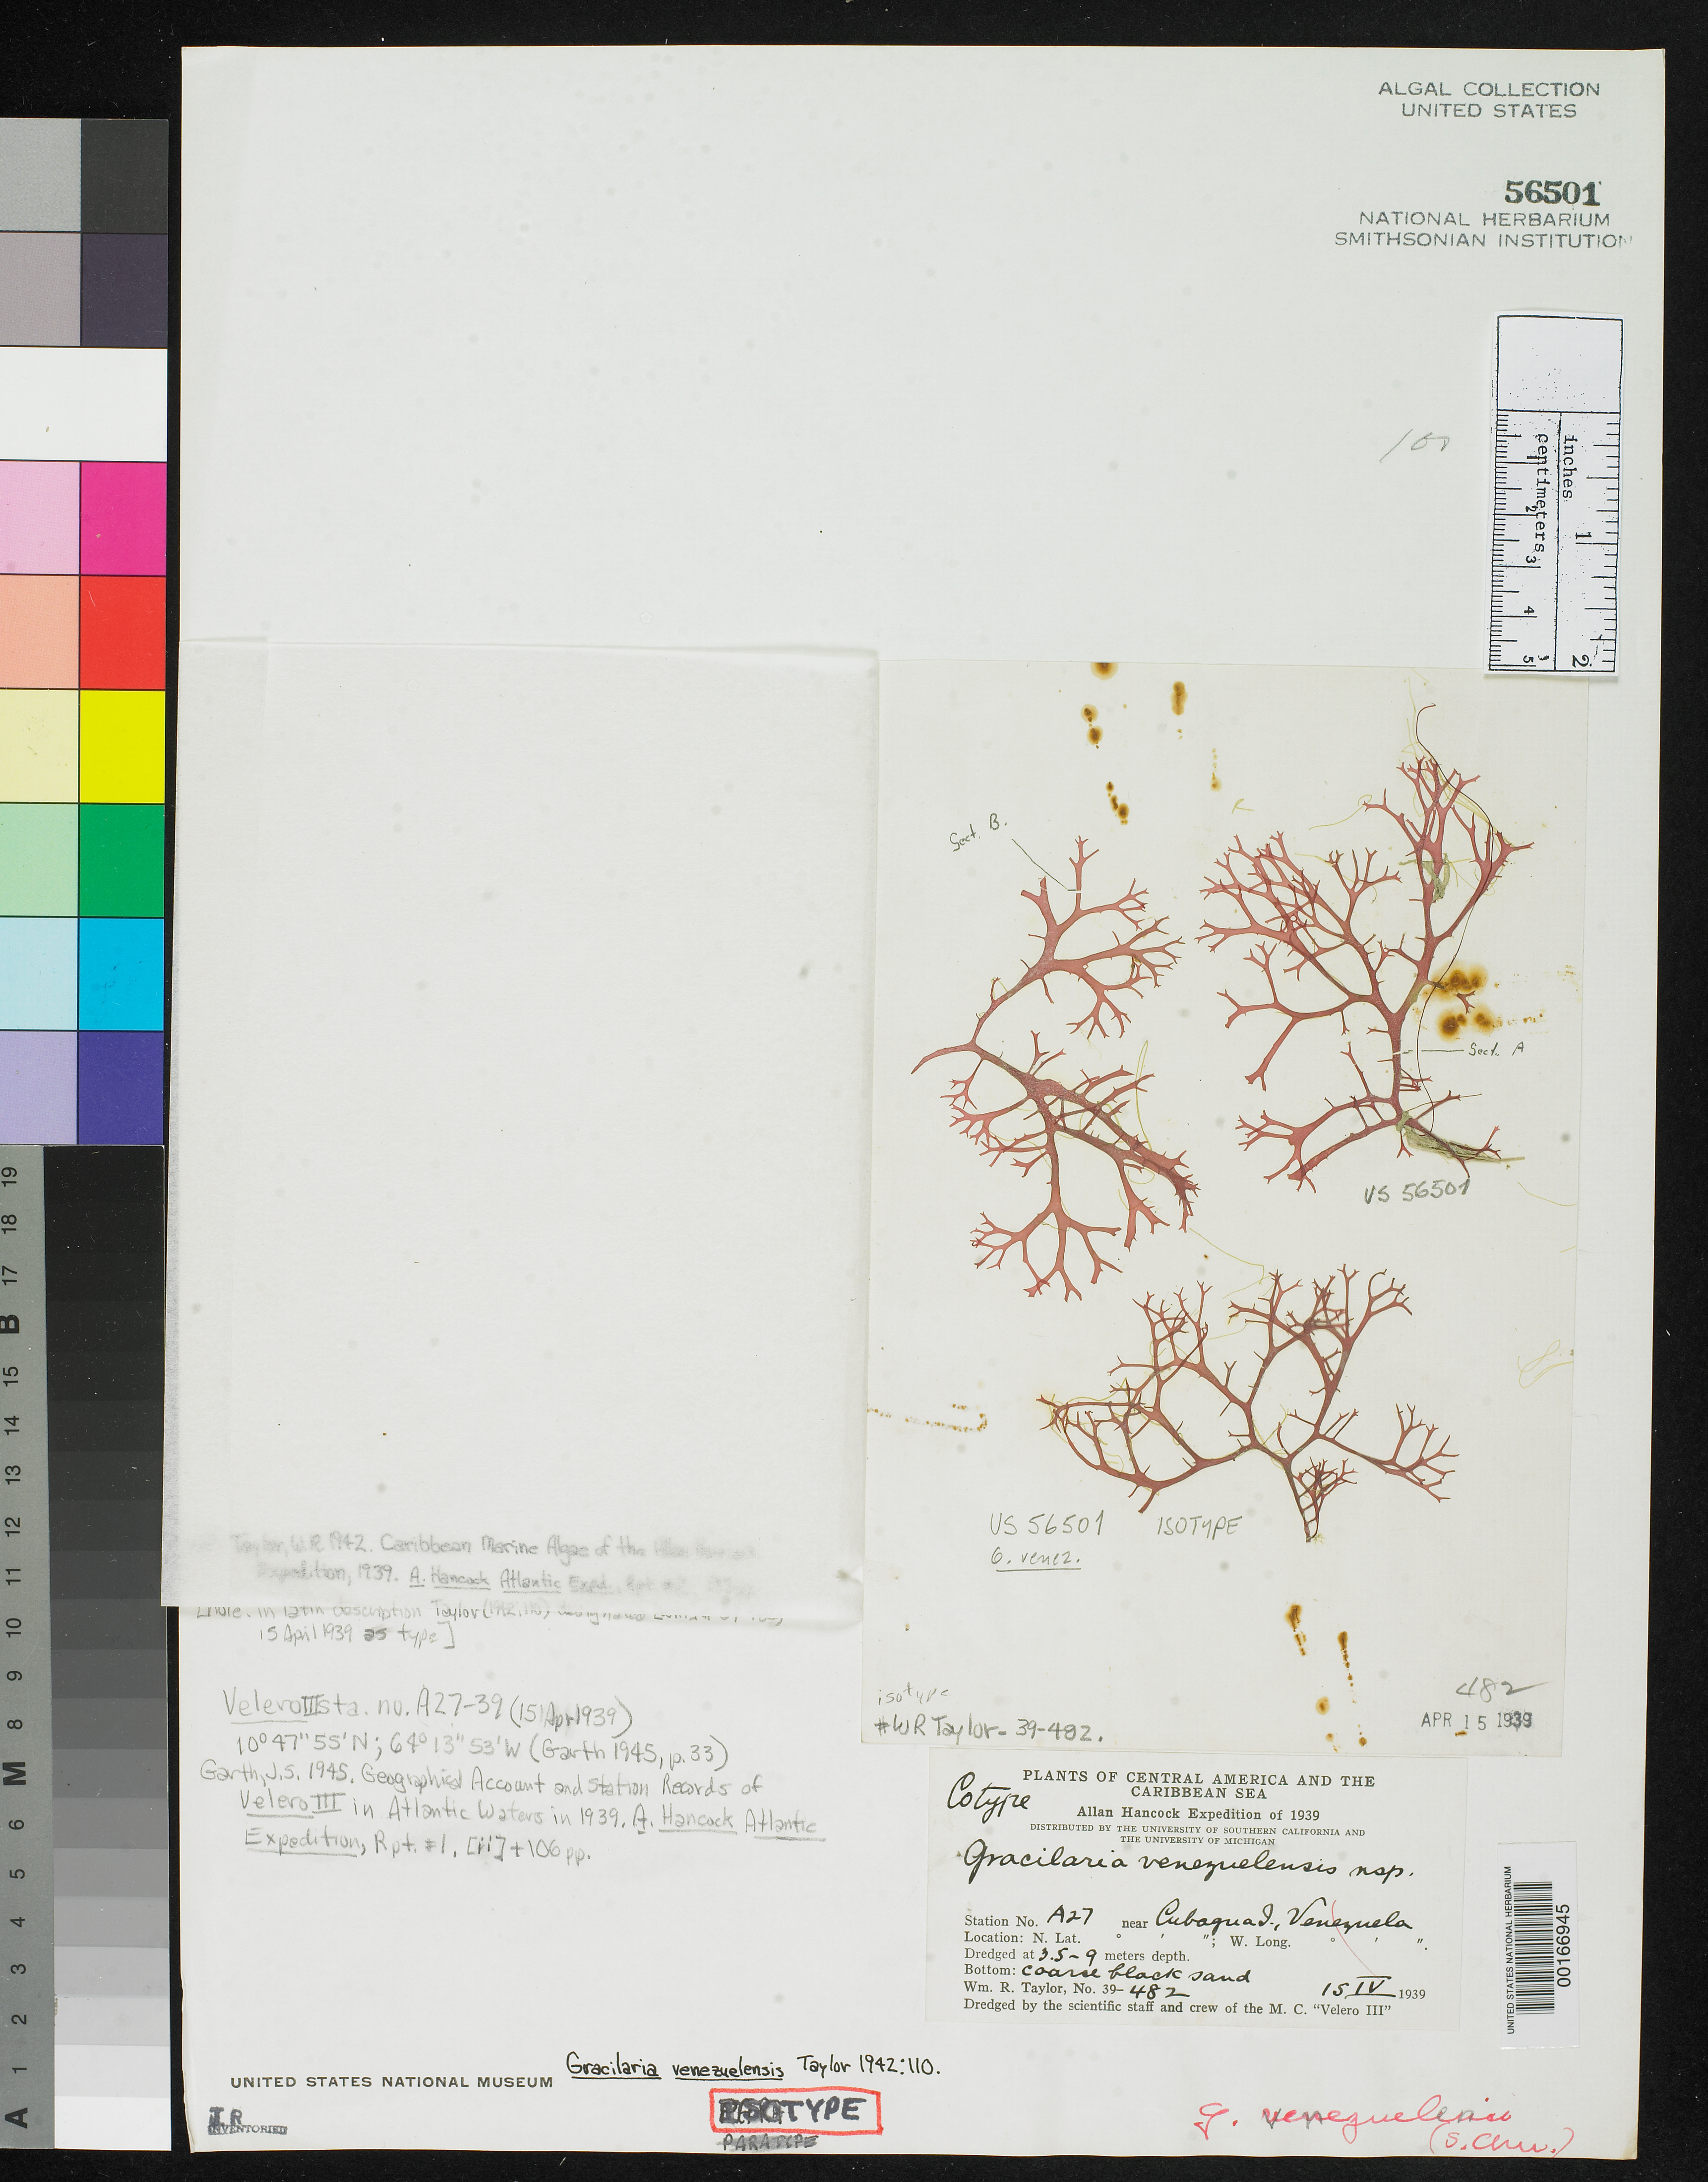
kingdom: Plantae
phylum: Rhodophyta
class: Florideophyceae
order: Gracilariales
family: Gracilariaceae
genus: Gracilaria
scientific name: Gracilaria venezuelensis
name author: W.R. Taylor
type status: Isotype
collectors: W. R. Taylor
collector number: WRT 39-482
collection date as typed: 15 Apr 1939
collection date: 1939-04-15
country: Venezuela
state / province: Nueva Esparta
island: Cubagua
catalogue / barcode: US 56501